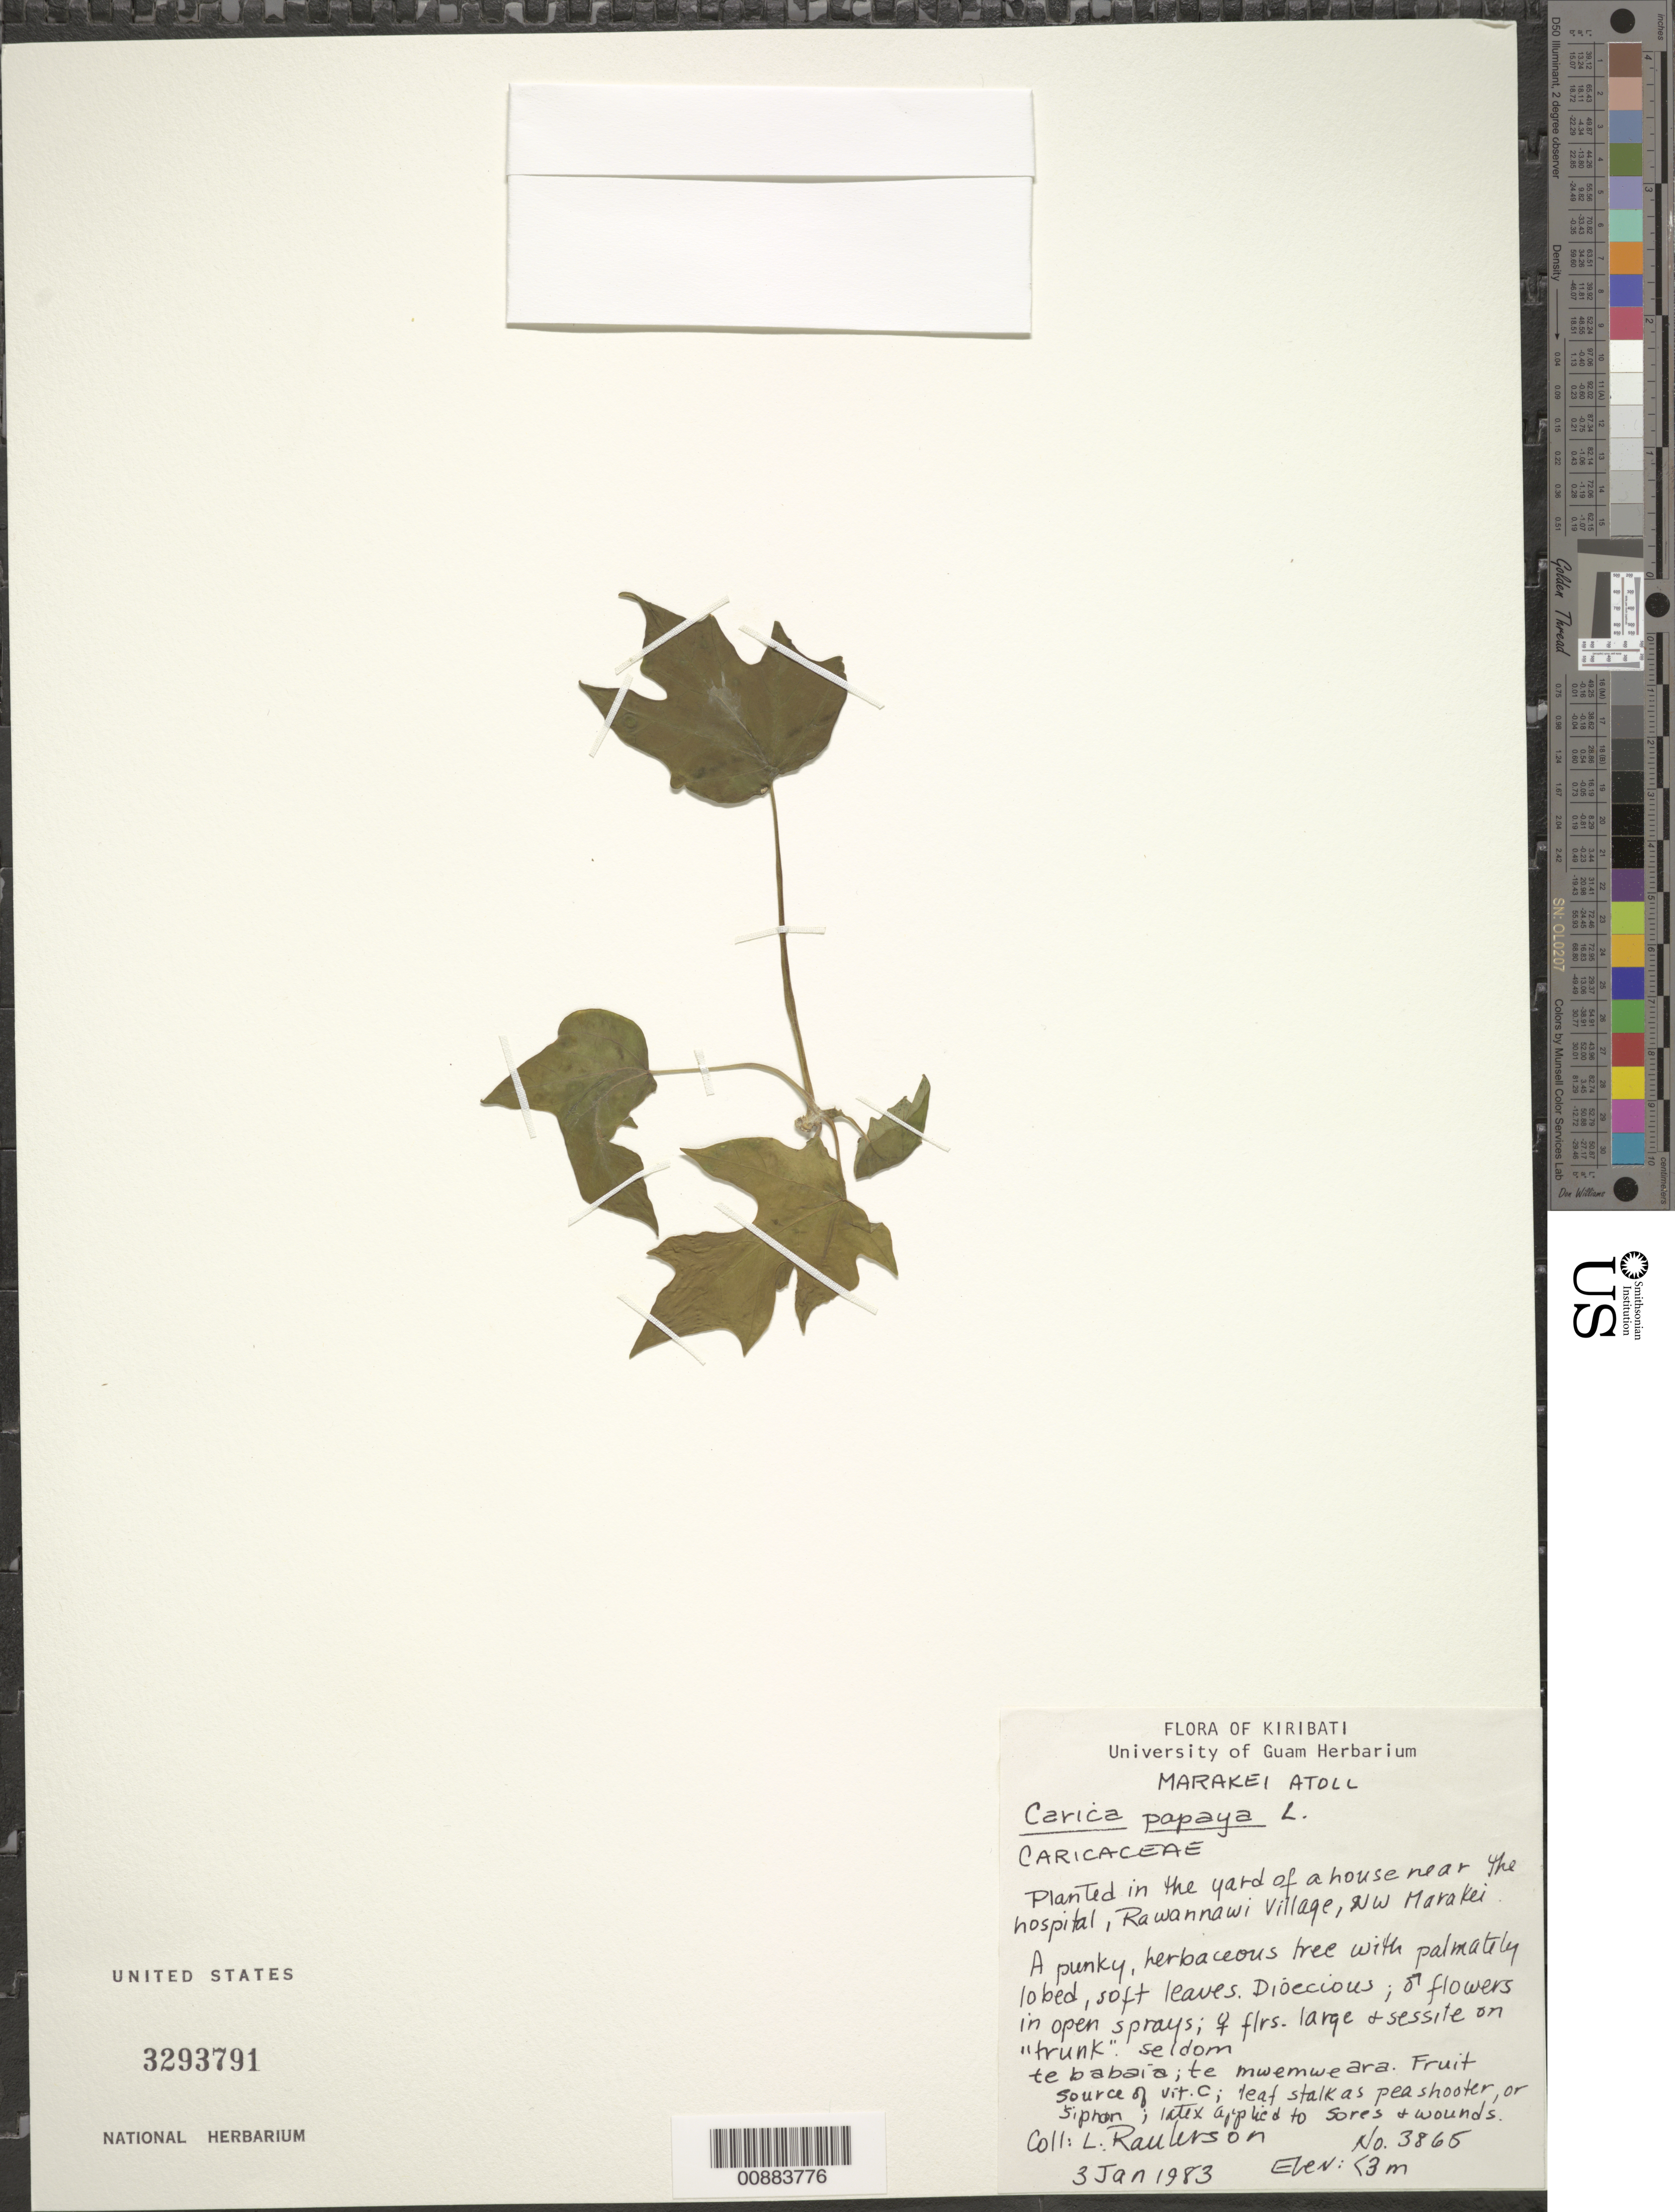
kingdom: Plantae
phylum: Tracheophyta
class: Magnoliopsida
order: Brassicales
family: Caricaceae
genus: Carica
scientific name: Carica papaya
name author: L.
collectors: L. Raulerson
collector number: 3865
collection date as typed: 03 Jan 1983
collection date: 1983-01-03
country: Kiribati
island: Marakei Atoll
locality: NW Marakei, Rawannawi village, in yard of a house near the hospital.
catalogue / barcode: US 3293791